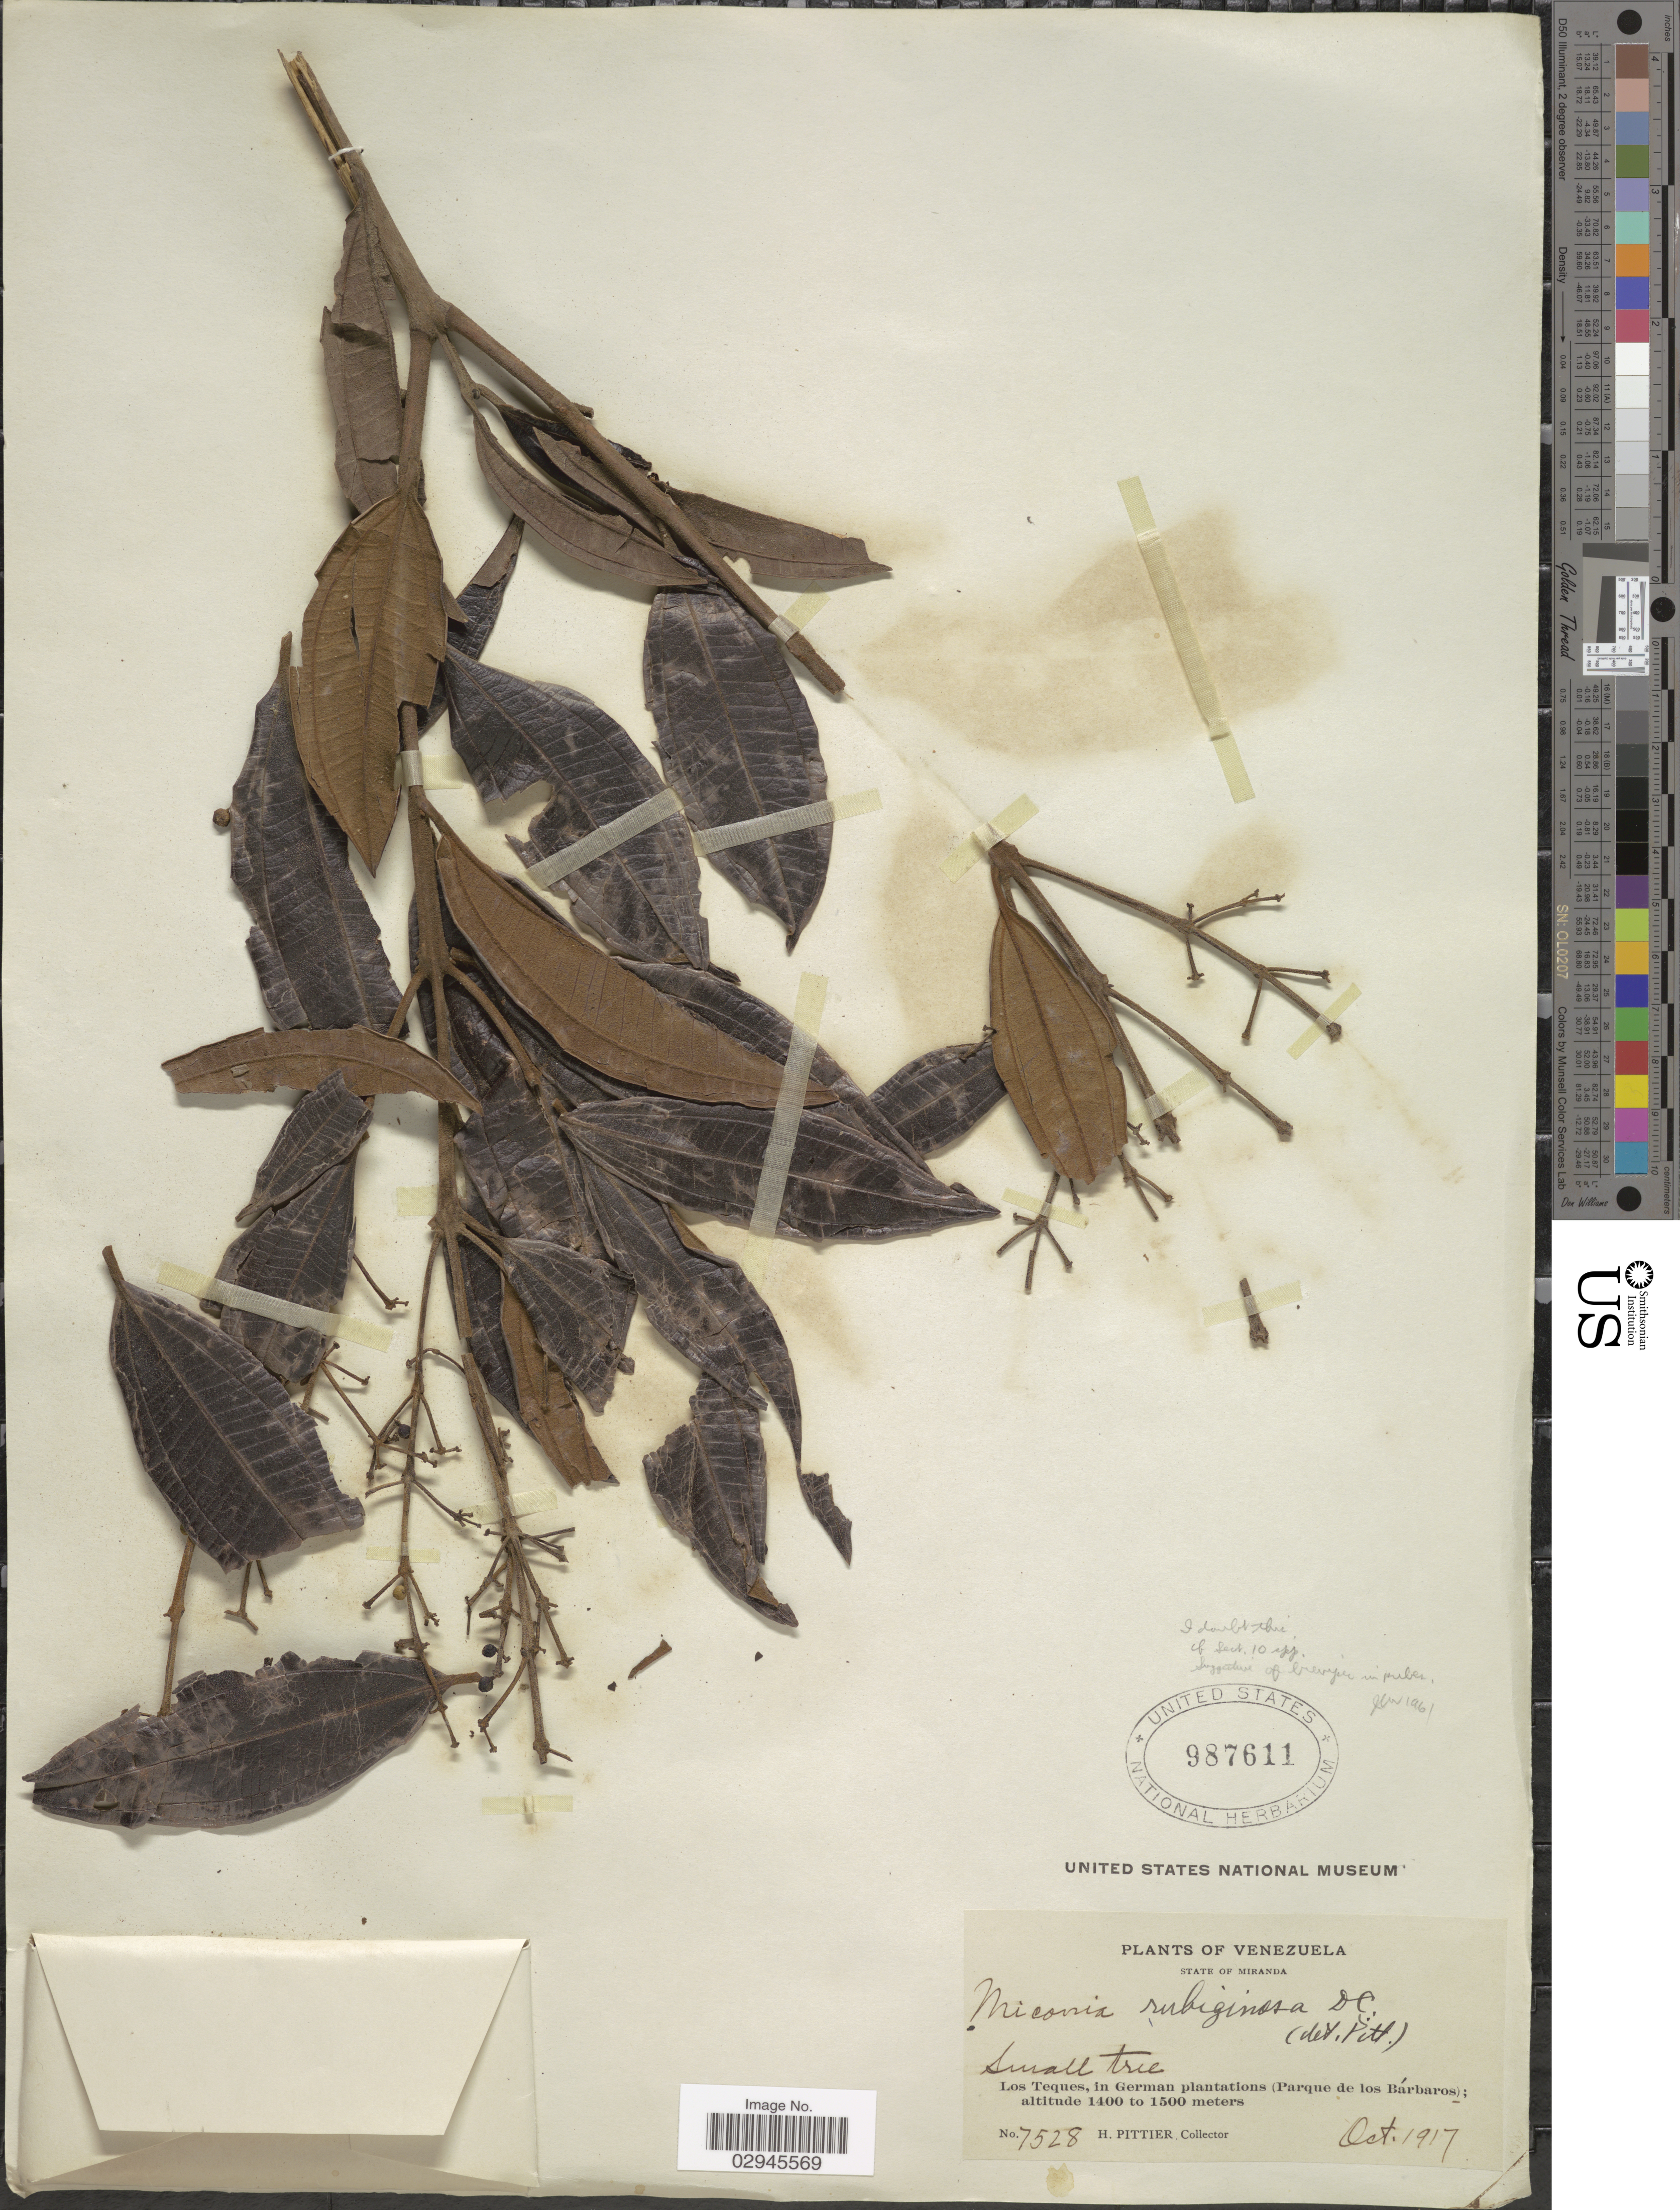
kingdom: Plantae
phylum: Tracheophyta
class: Magnoliopsida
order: Myrtales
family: Melastomataceae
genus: Miconia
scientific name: Miconia sp.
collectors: H. F. Pittier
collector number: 7528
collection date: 1917-10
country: Venezuela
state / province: Miranda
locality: Los Teques, in German plantations (Parque de los Bárbaros).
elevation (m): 1400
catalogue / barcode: US 987611